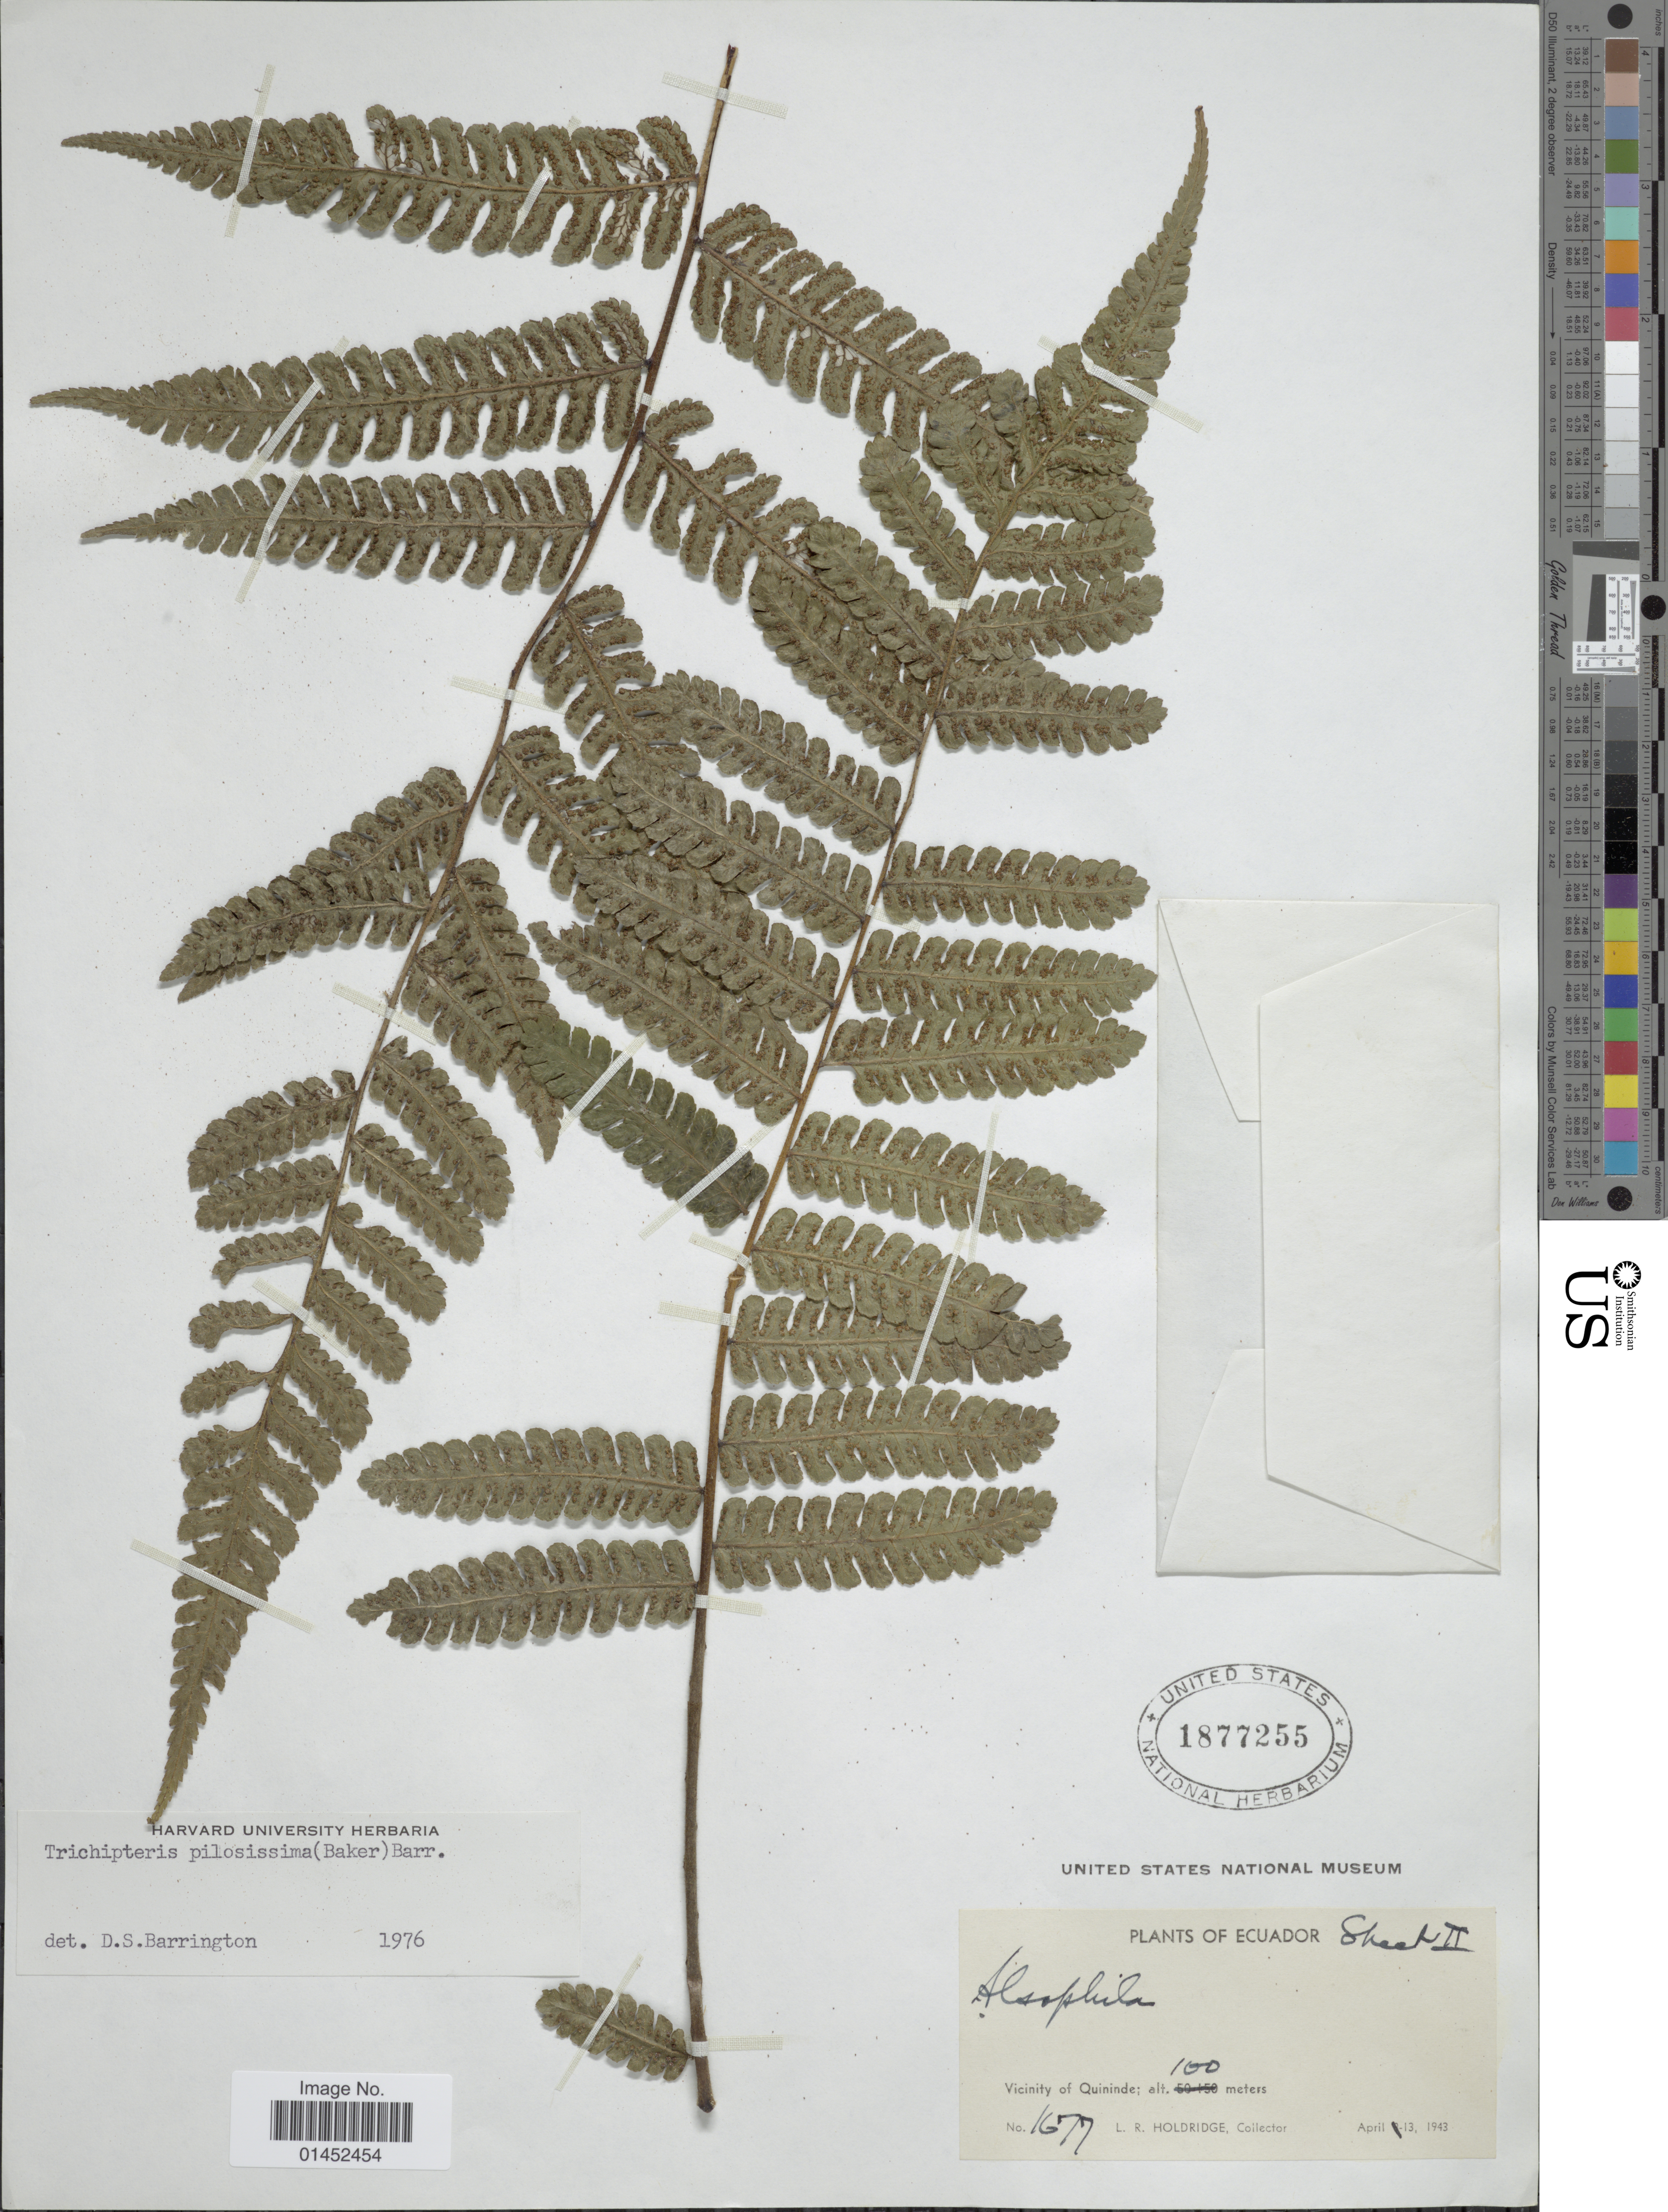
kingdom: Plantae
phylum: Tracheophyta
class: Polypodiopsida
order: Cyatheales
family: Cyatheaceae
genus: Cyathea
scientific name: Cyathea pilosissima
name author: (Baker) Domin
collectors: L. Holdridge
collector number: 1677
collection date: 1943-04-13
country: Ecuador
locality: Vicinity of Quininde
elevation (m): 100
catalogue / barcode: US 1877255